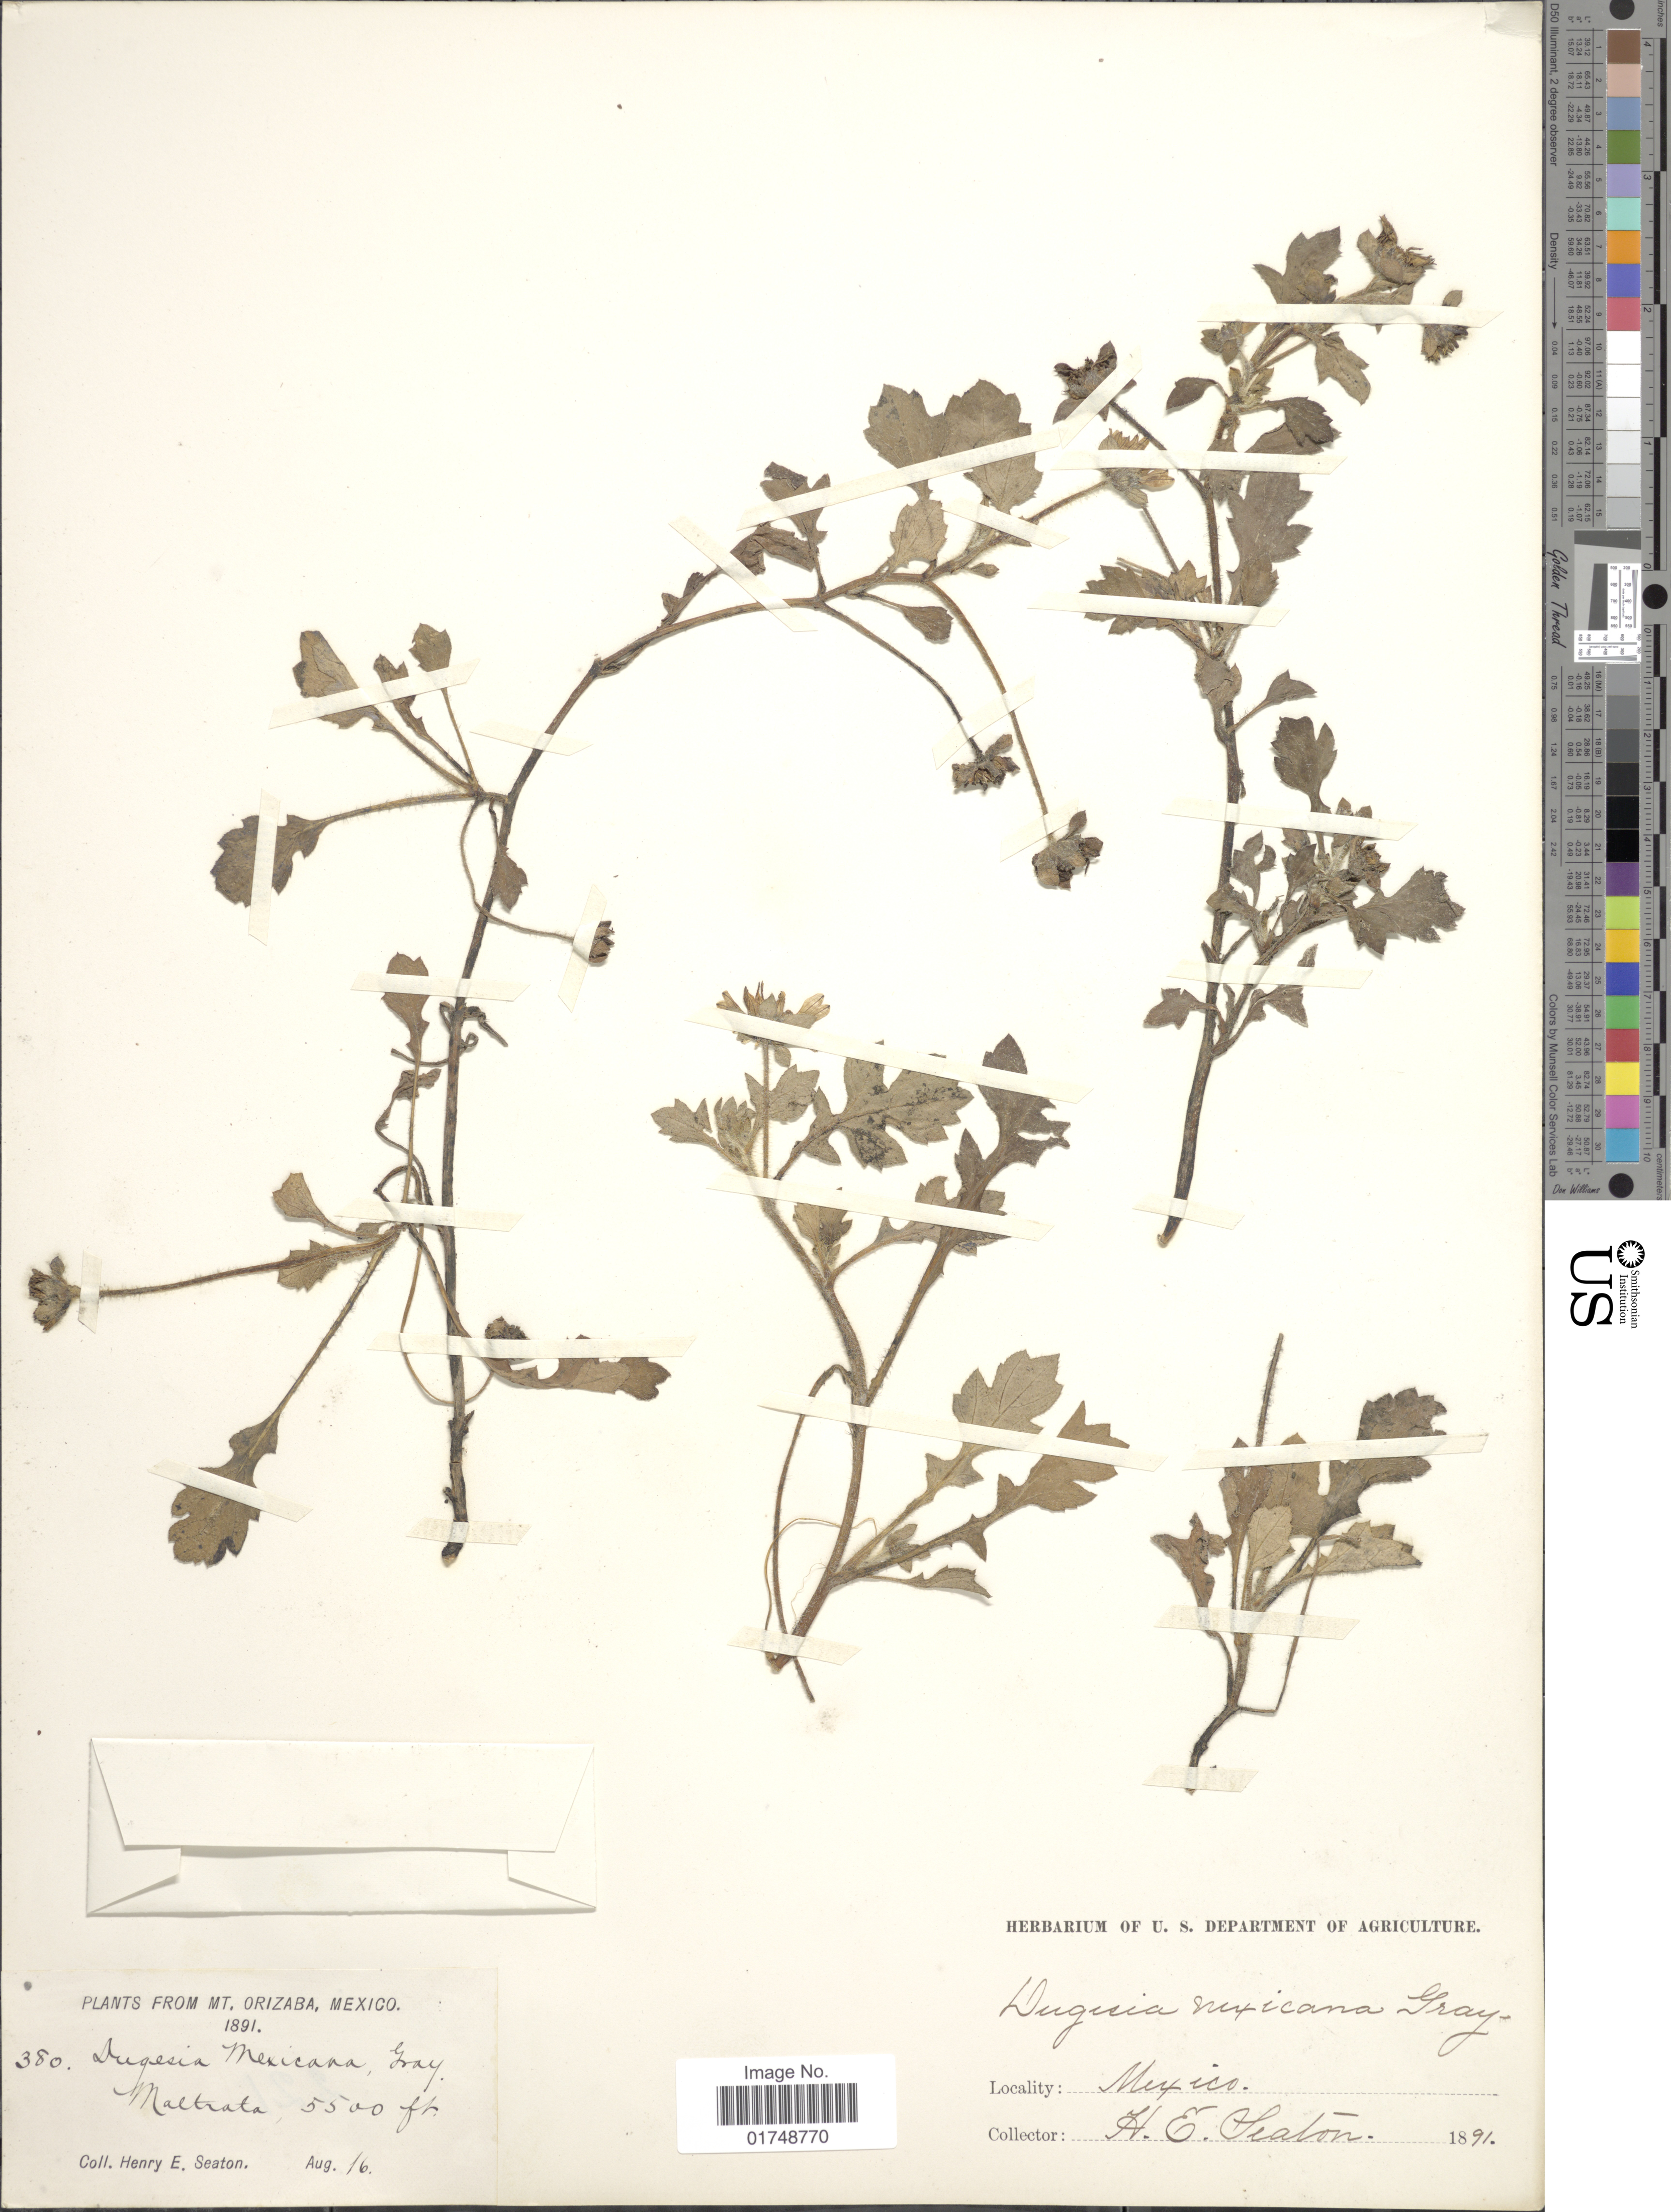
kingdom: Plantae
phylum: Tracheophyta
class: Magnoliopsida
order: Asterales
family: Asteraceae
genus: Dugesia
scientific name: Dugesia mexicana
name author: A. Gray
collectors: H. E. Seaton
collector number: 380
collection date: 1891-08-16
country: Mexico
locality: Mt. Orizaba. Maltrata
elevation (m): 1676